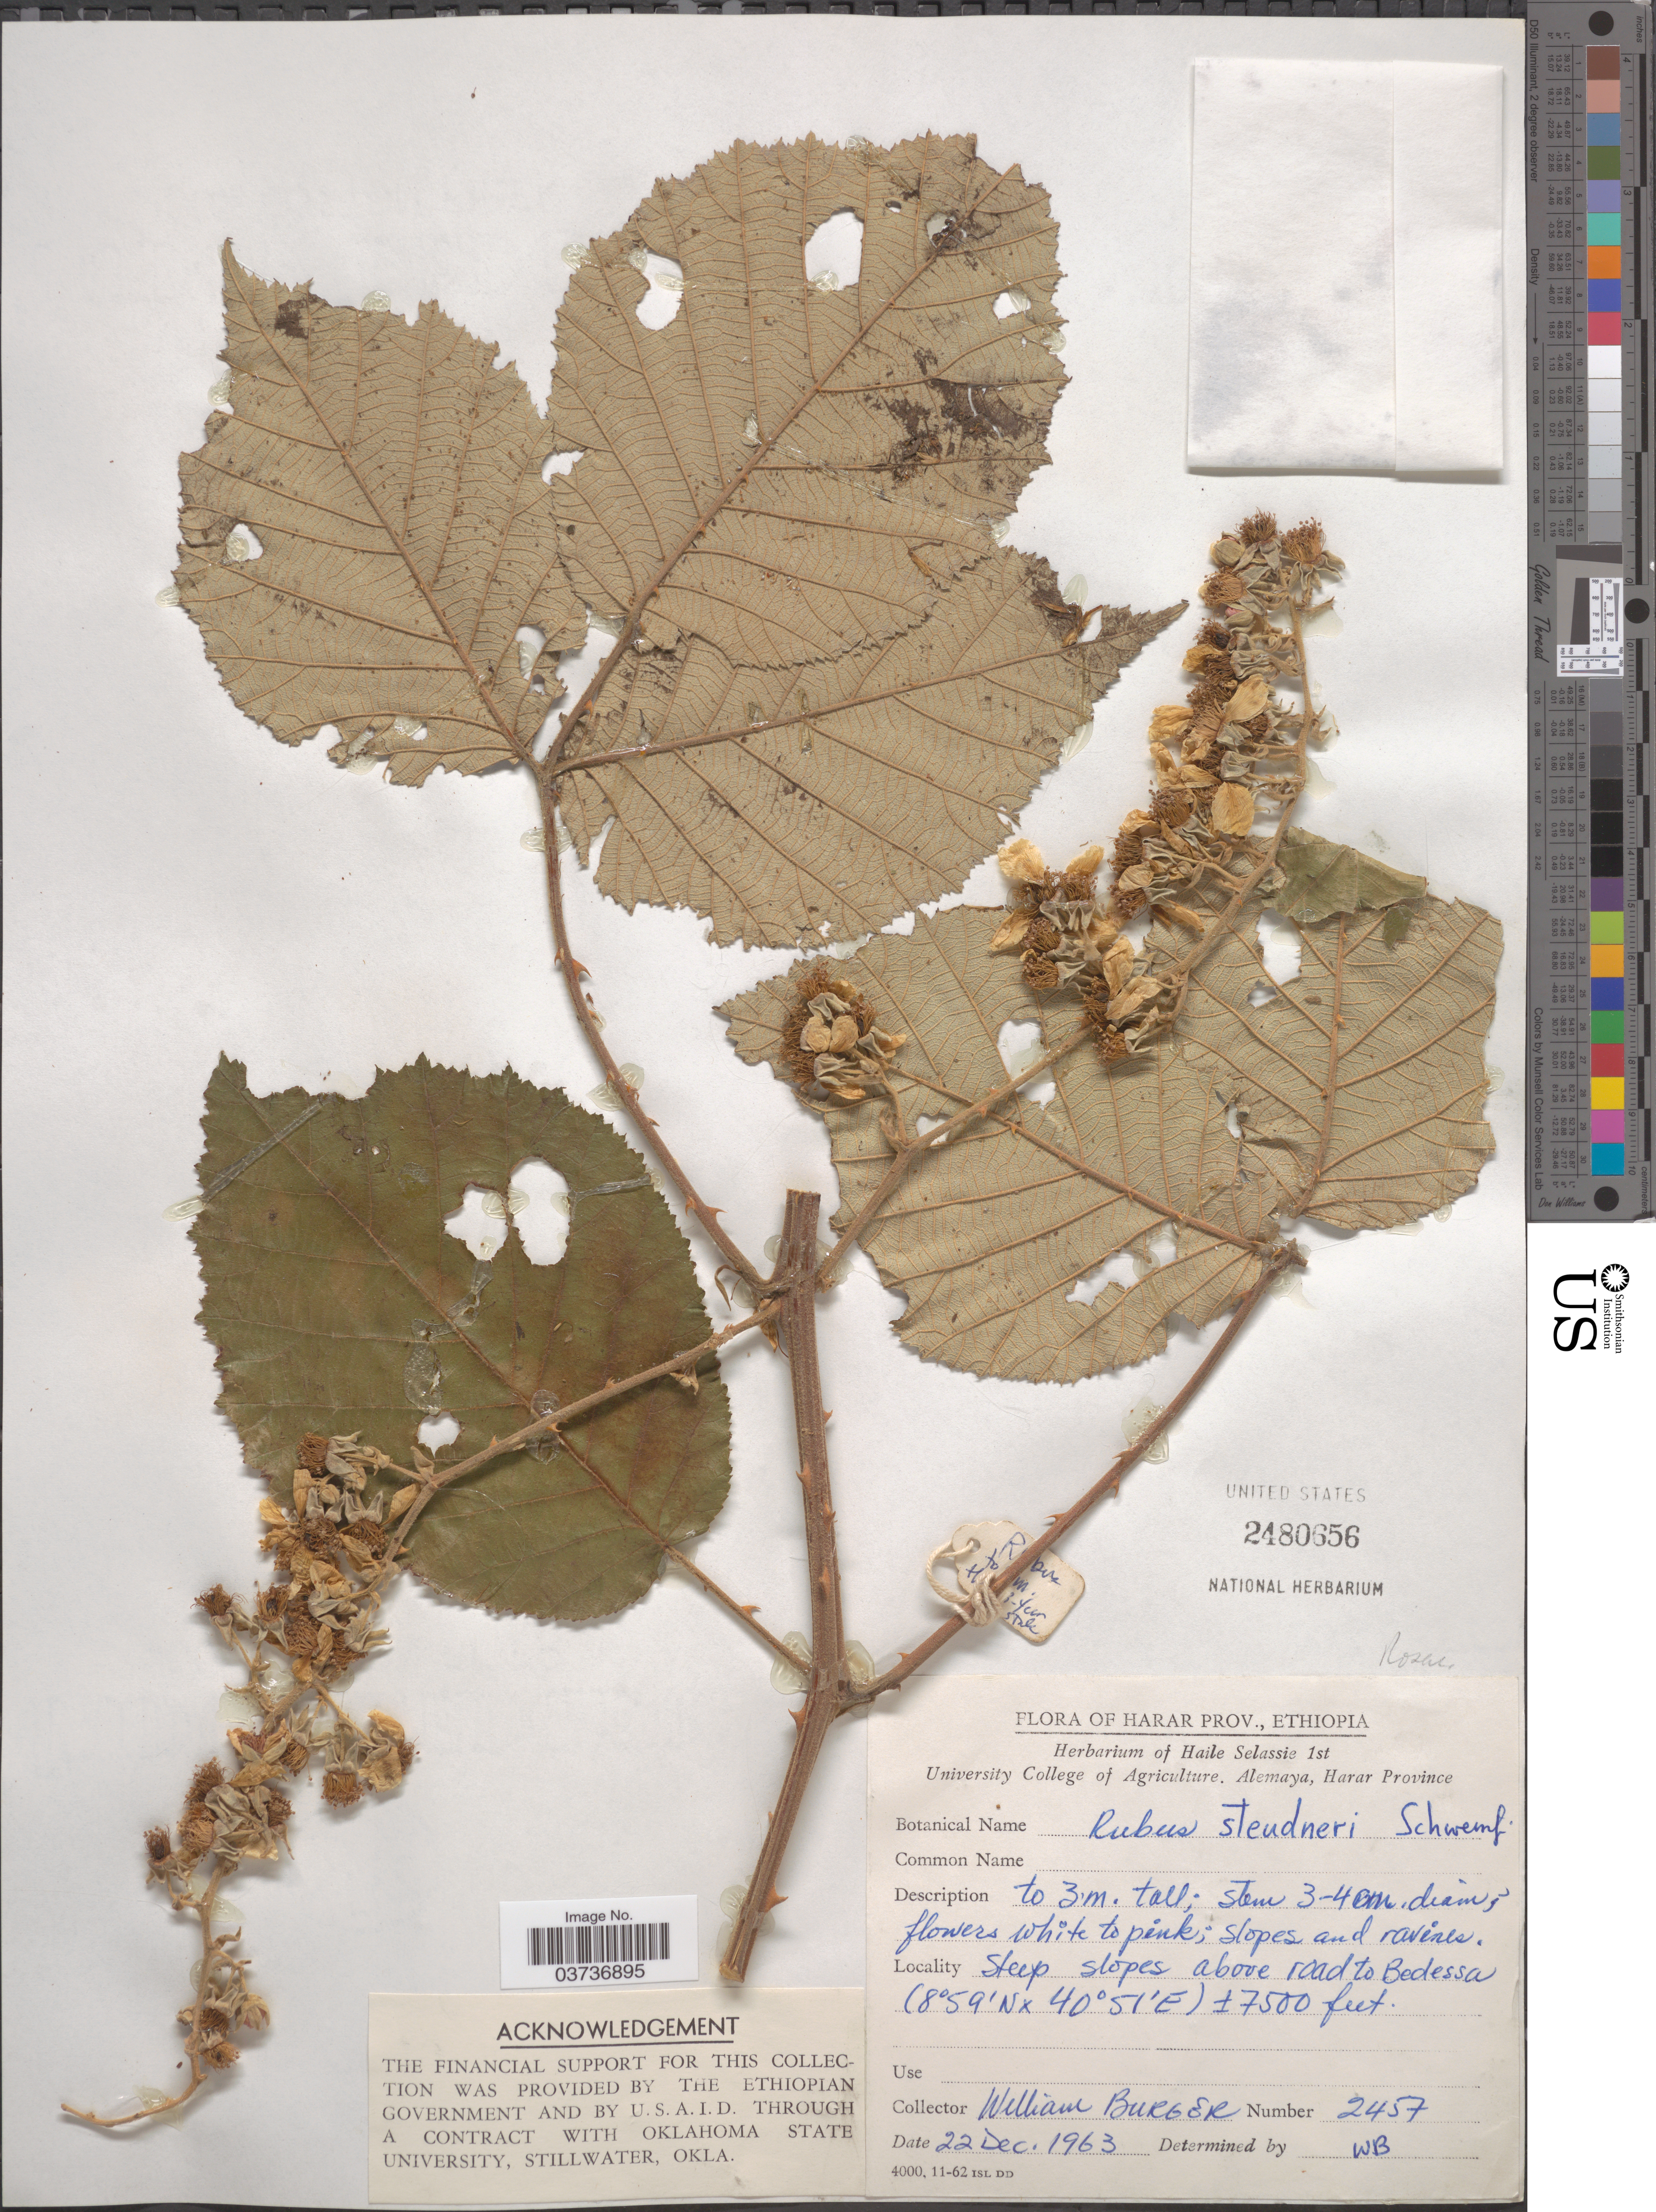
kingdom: Plantae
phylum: Tracheophyta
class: Magnoliopsida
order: Rosales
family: Rosaceae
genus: Rubus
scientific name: Rubus steudneri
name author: Schweinf.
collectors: W. Burger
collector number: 2457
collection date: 1963-12-22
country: Ethiopia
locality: Harar Prov. Steep slopes above road to Bedessa.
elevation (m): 2286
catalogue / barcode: US 2480656